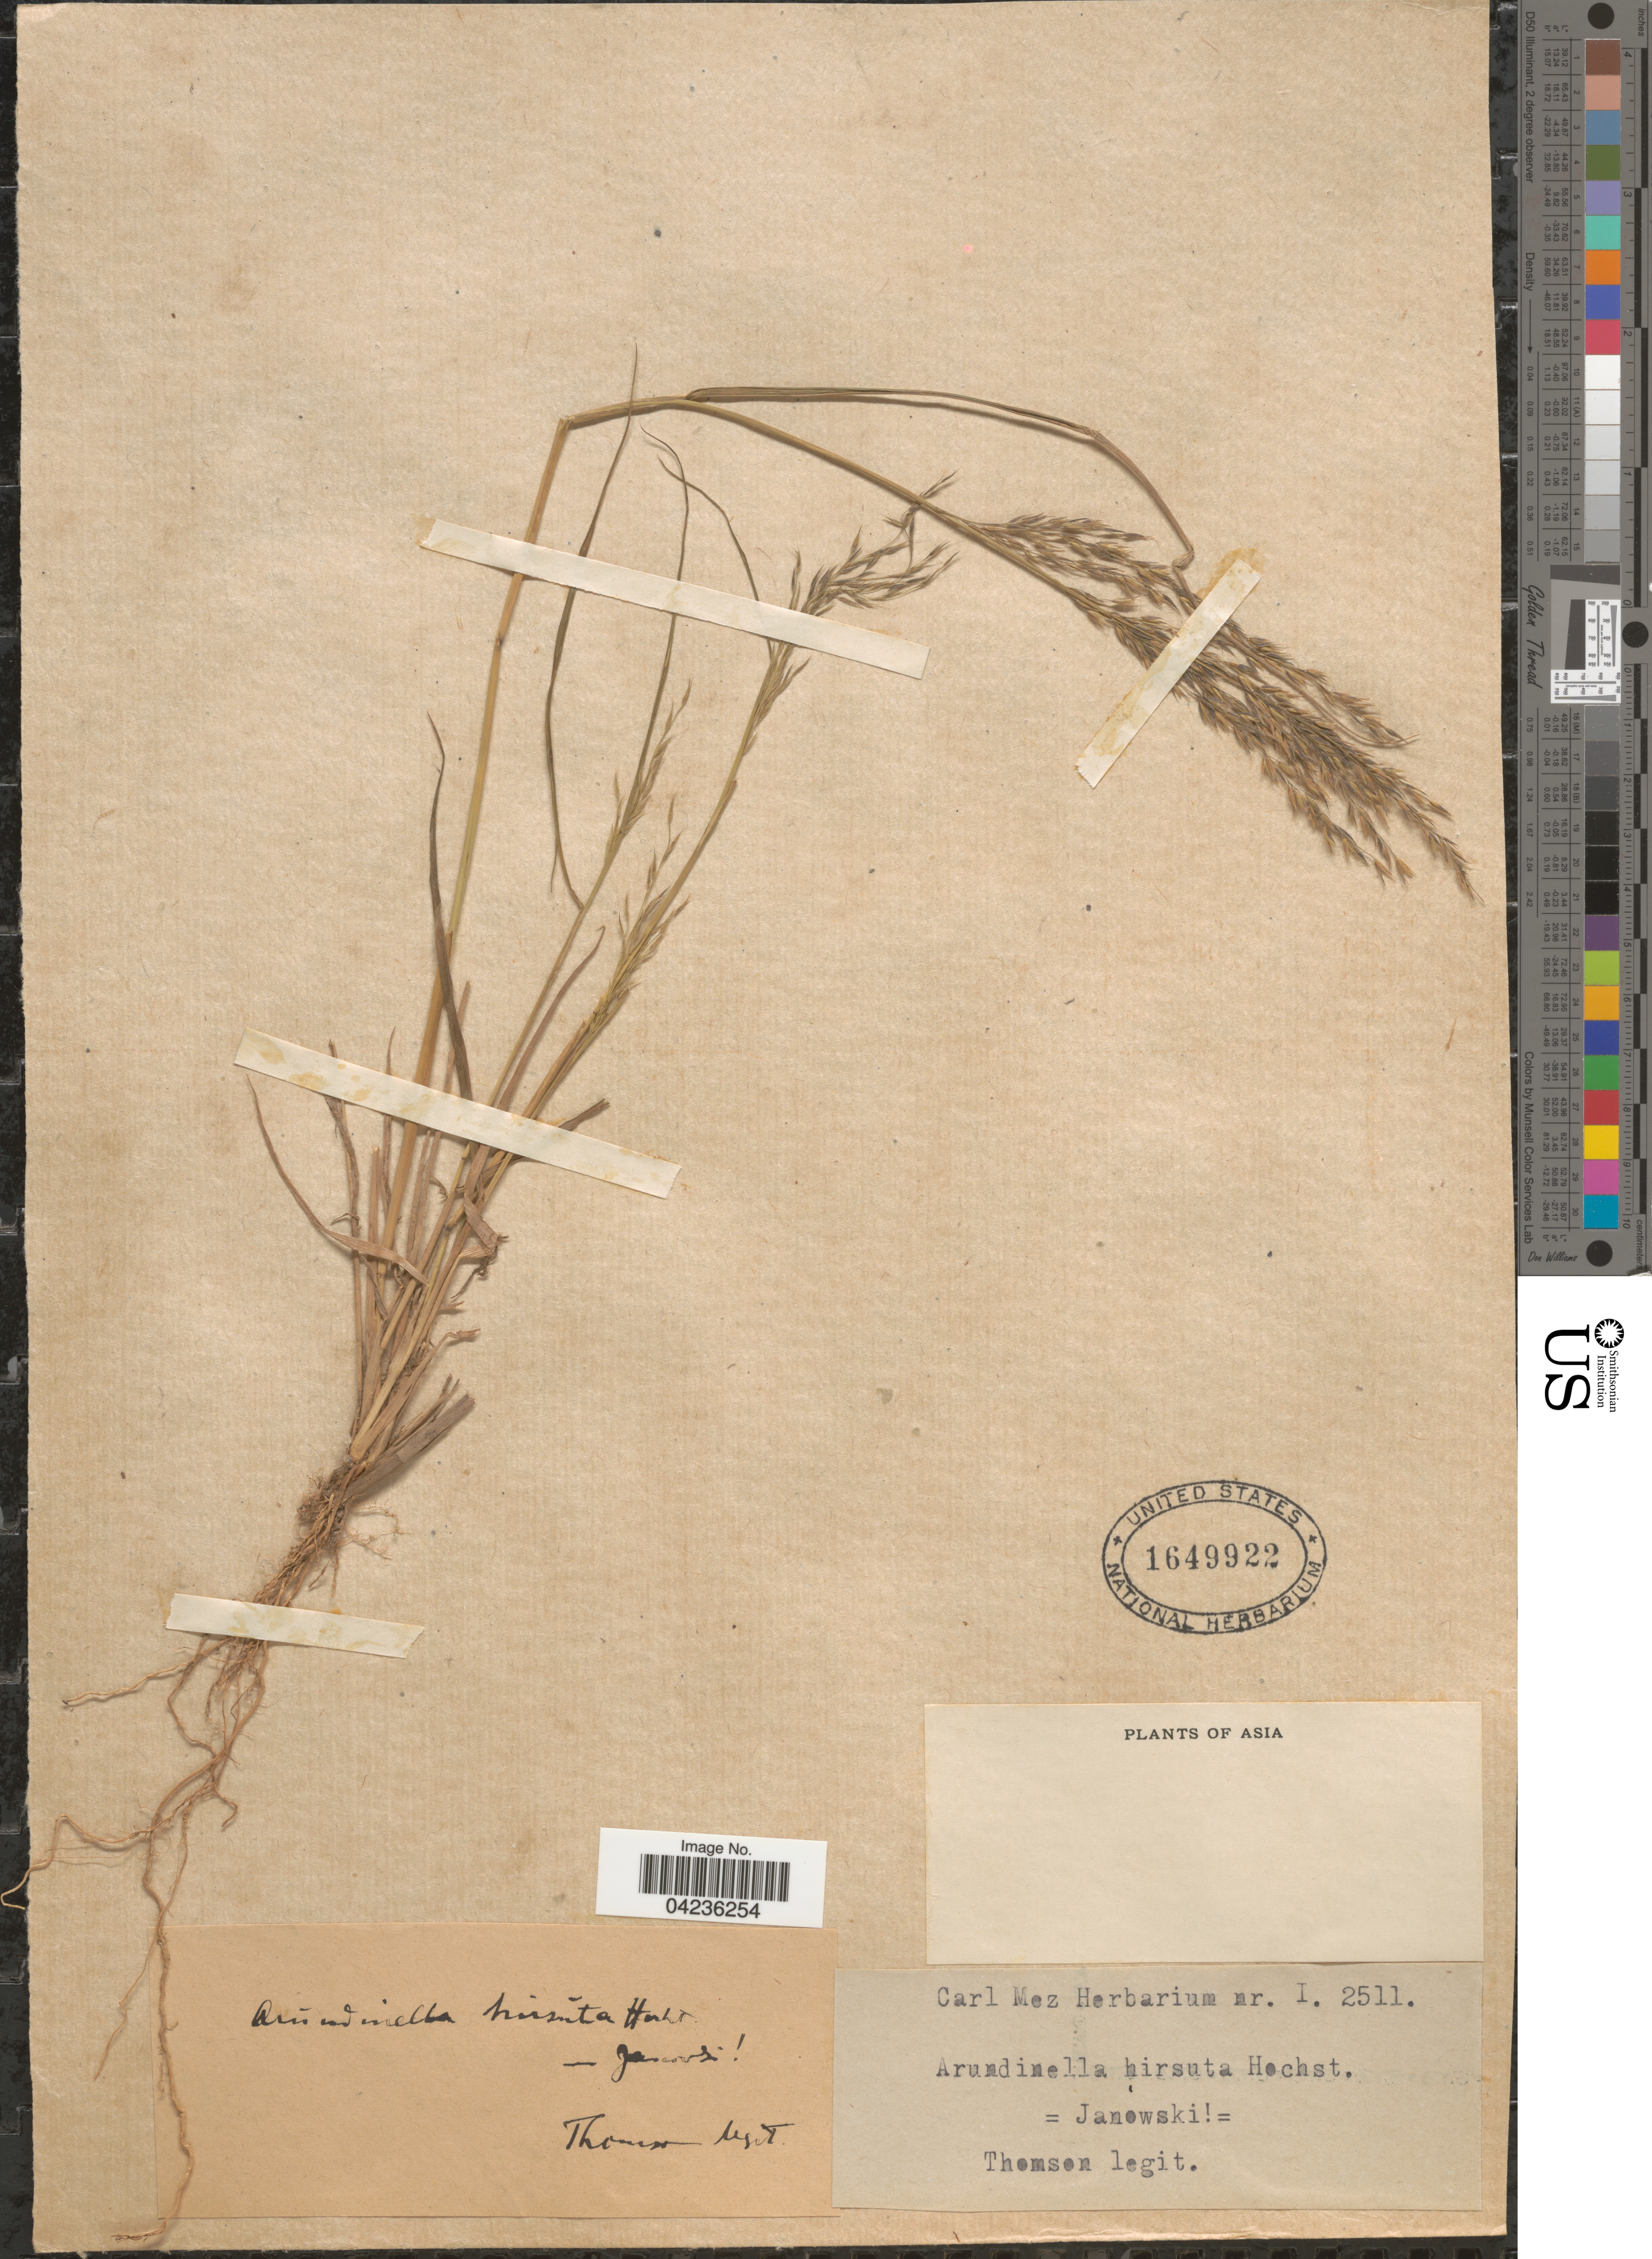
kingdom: Plantae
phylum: Tracheophyta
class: Liliopsida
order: Poales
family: Poaceae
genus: Arundinella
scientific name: Arundinella setosa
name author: Trin.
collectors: -- Thomson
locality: Asia.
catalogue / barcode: US 1649922